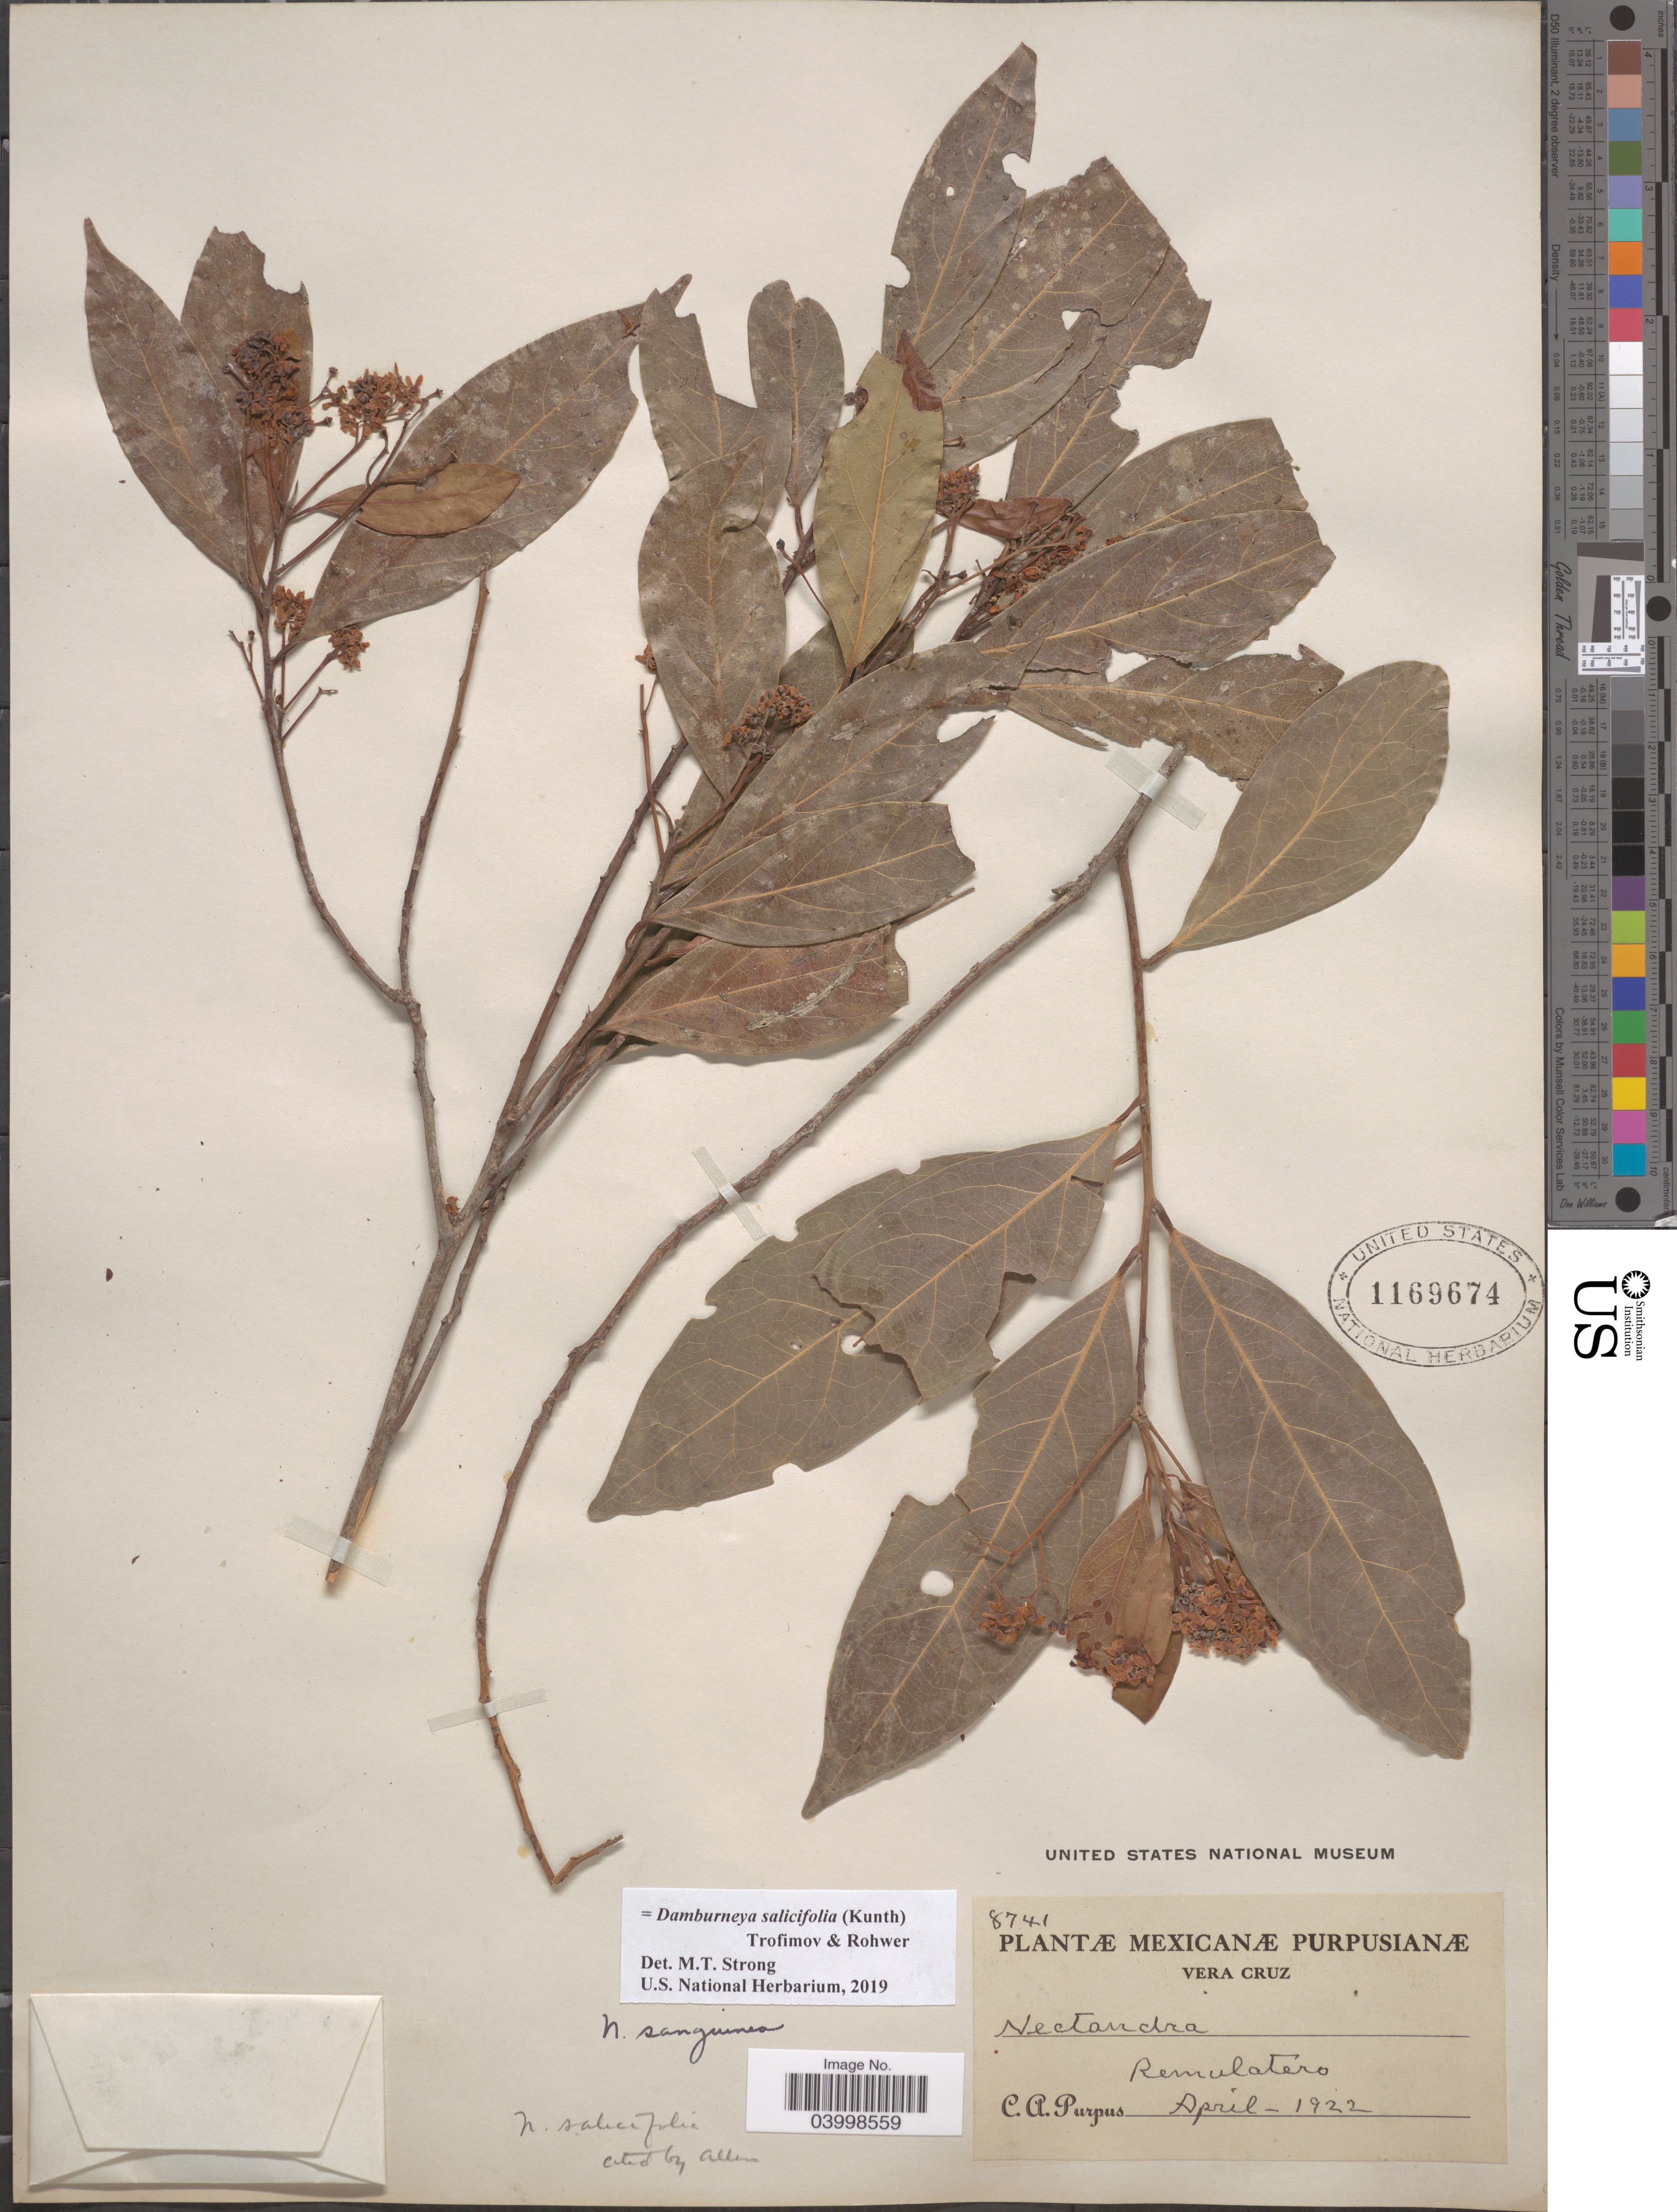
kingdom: Plantae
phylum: Tracheophyta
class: Magnoliopsida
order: Laurales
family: Lauraceae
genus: Damburneya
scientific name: Damburneya salicifolia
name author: (Kunth) Trofimov & Rohwer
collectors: C. A. Purpus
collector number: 8741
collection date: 1922-04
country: Mexico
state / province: Veracruz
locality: Vera Cruz. Remulatero.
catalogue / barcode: US 1169674